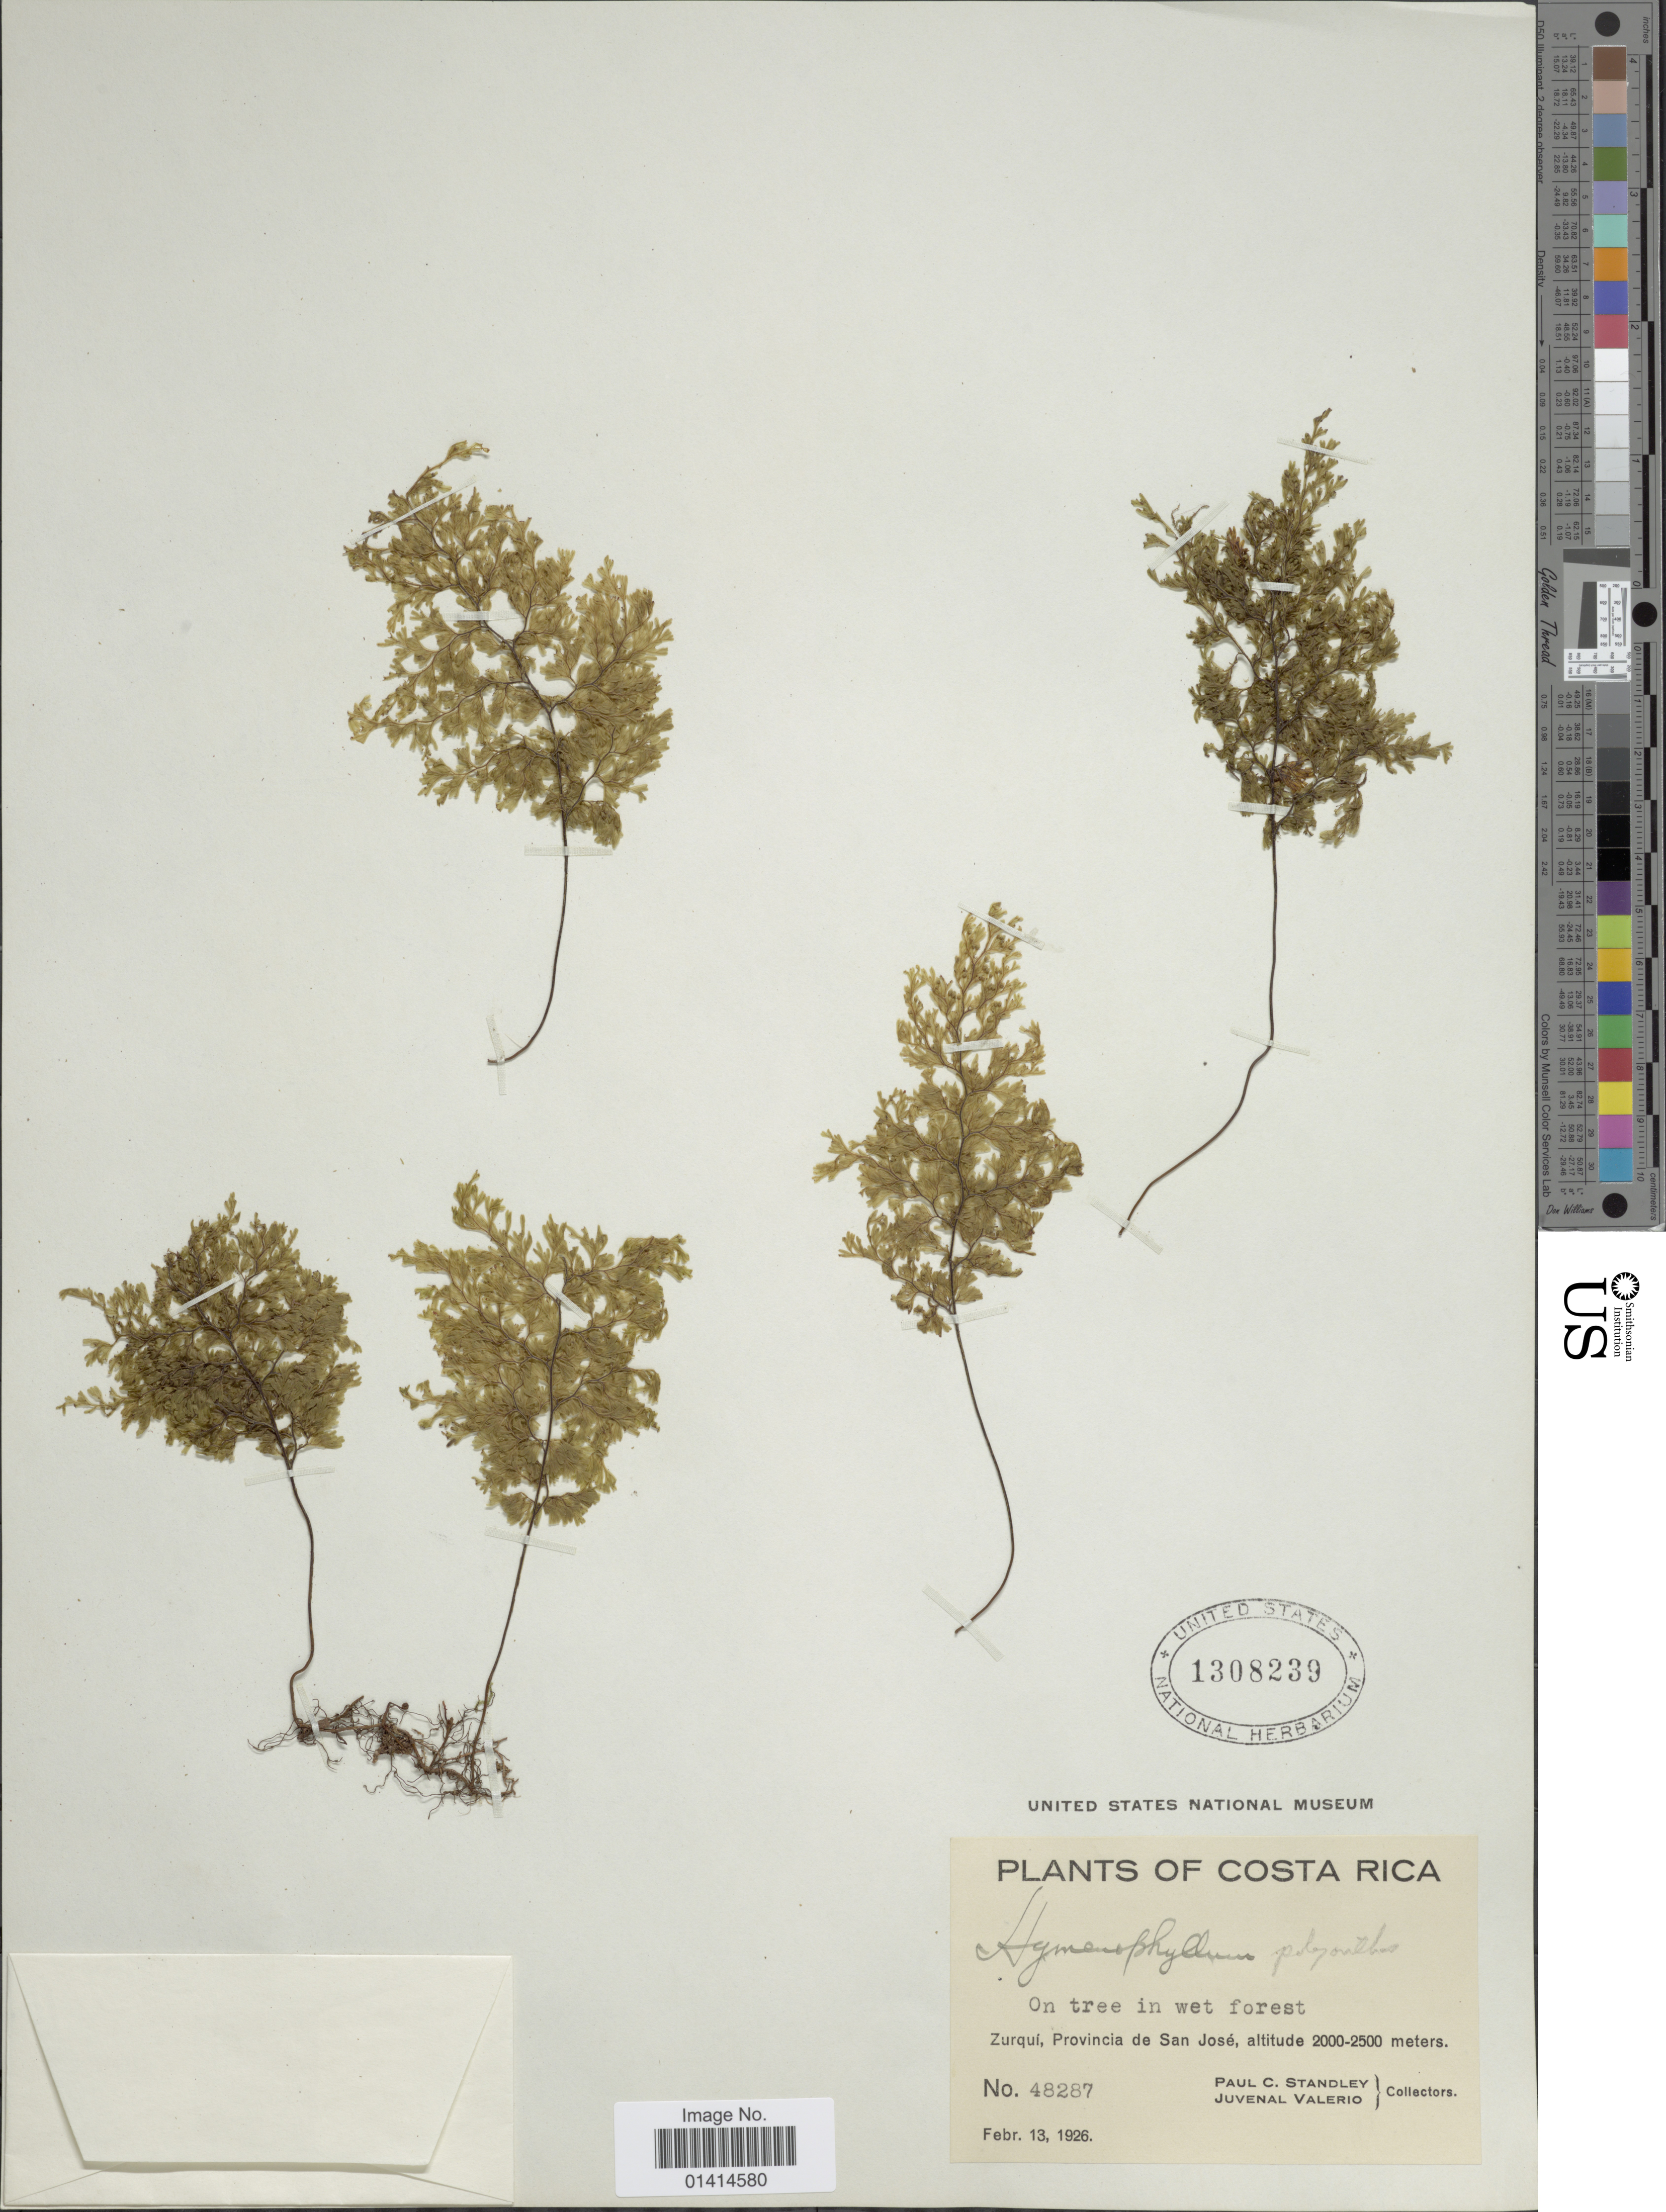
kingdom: Plantae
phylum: Tracheophyta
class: Polypodiopsida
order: Hymenophyllales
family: Hymenophyllaceae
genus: Hymenophyllum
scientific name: Hymenophyllum polyanthos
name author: (Sw.) Sw.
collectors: P. C. Standley & J. Valerio R.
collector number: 48287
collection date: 1926-02-13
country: Costa Rica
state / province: San José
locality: Zurqui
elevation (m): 2000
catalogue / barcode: US 1308239